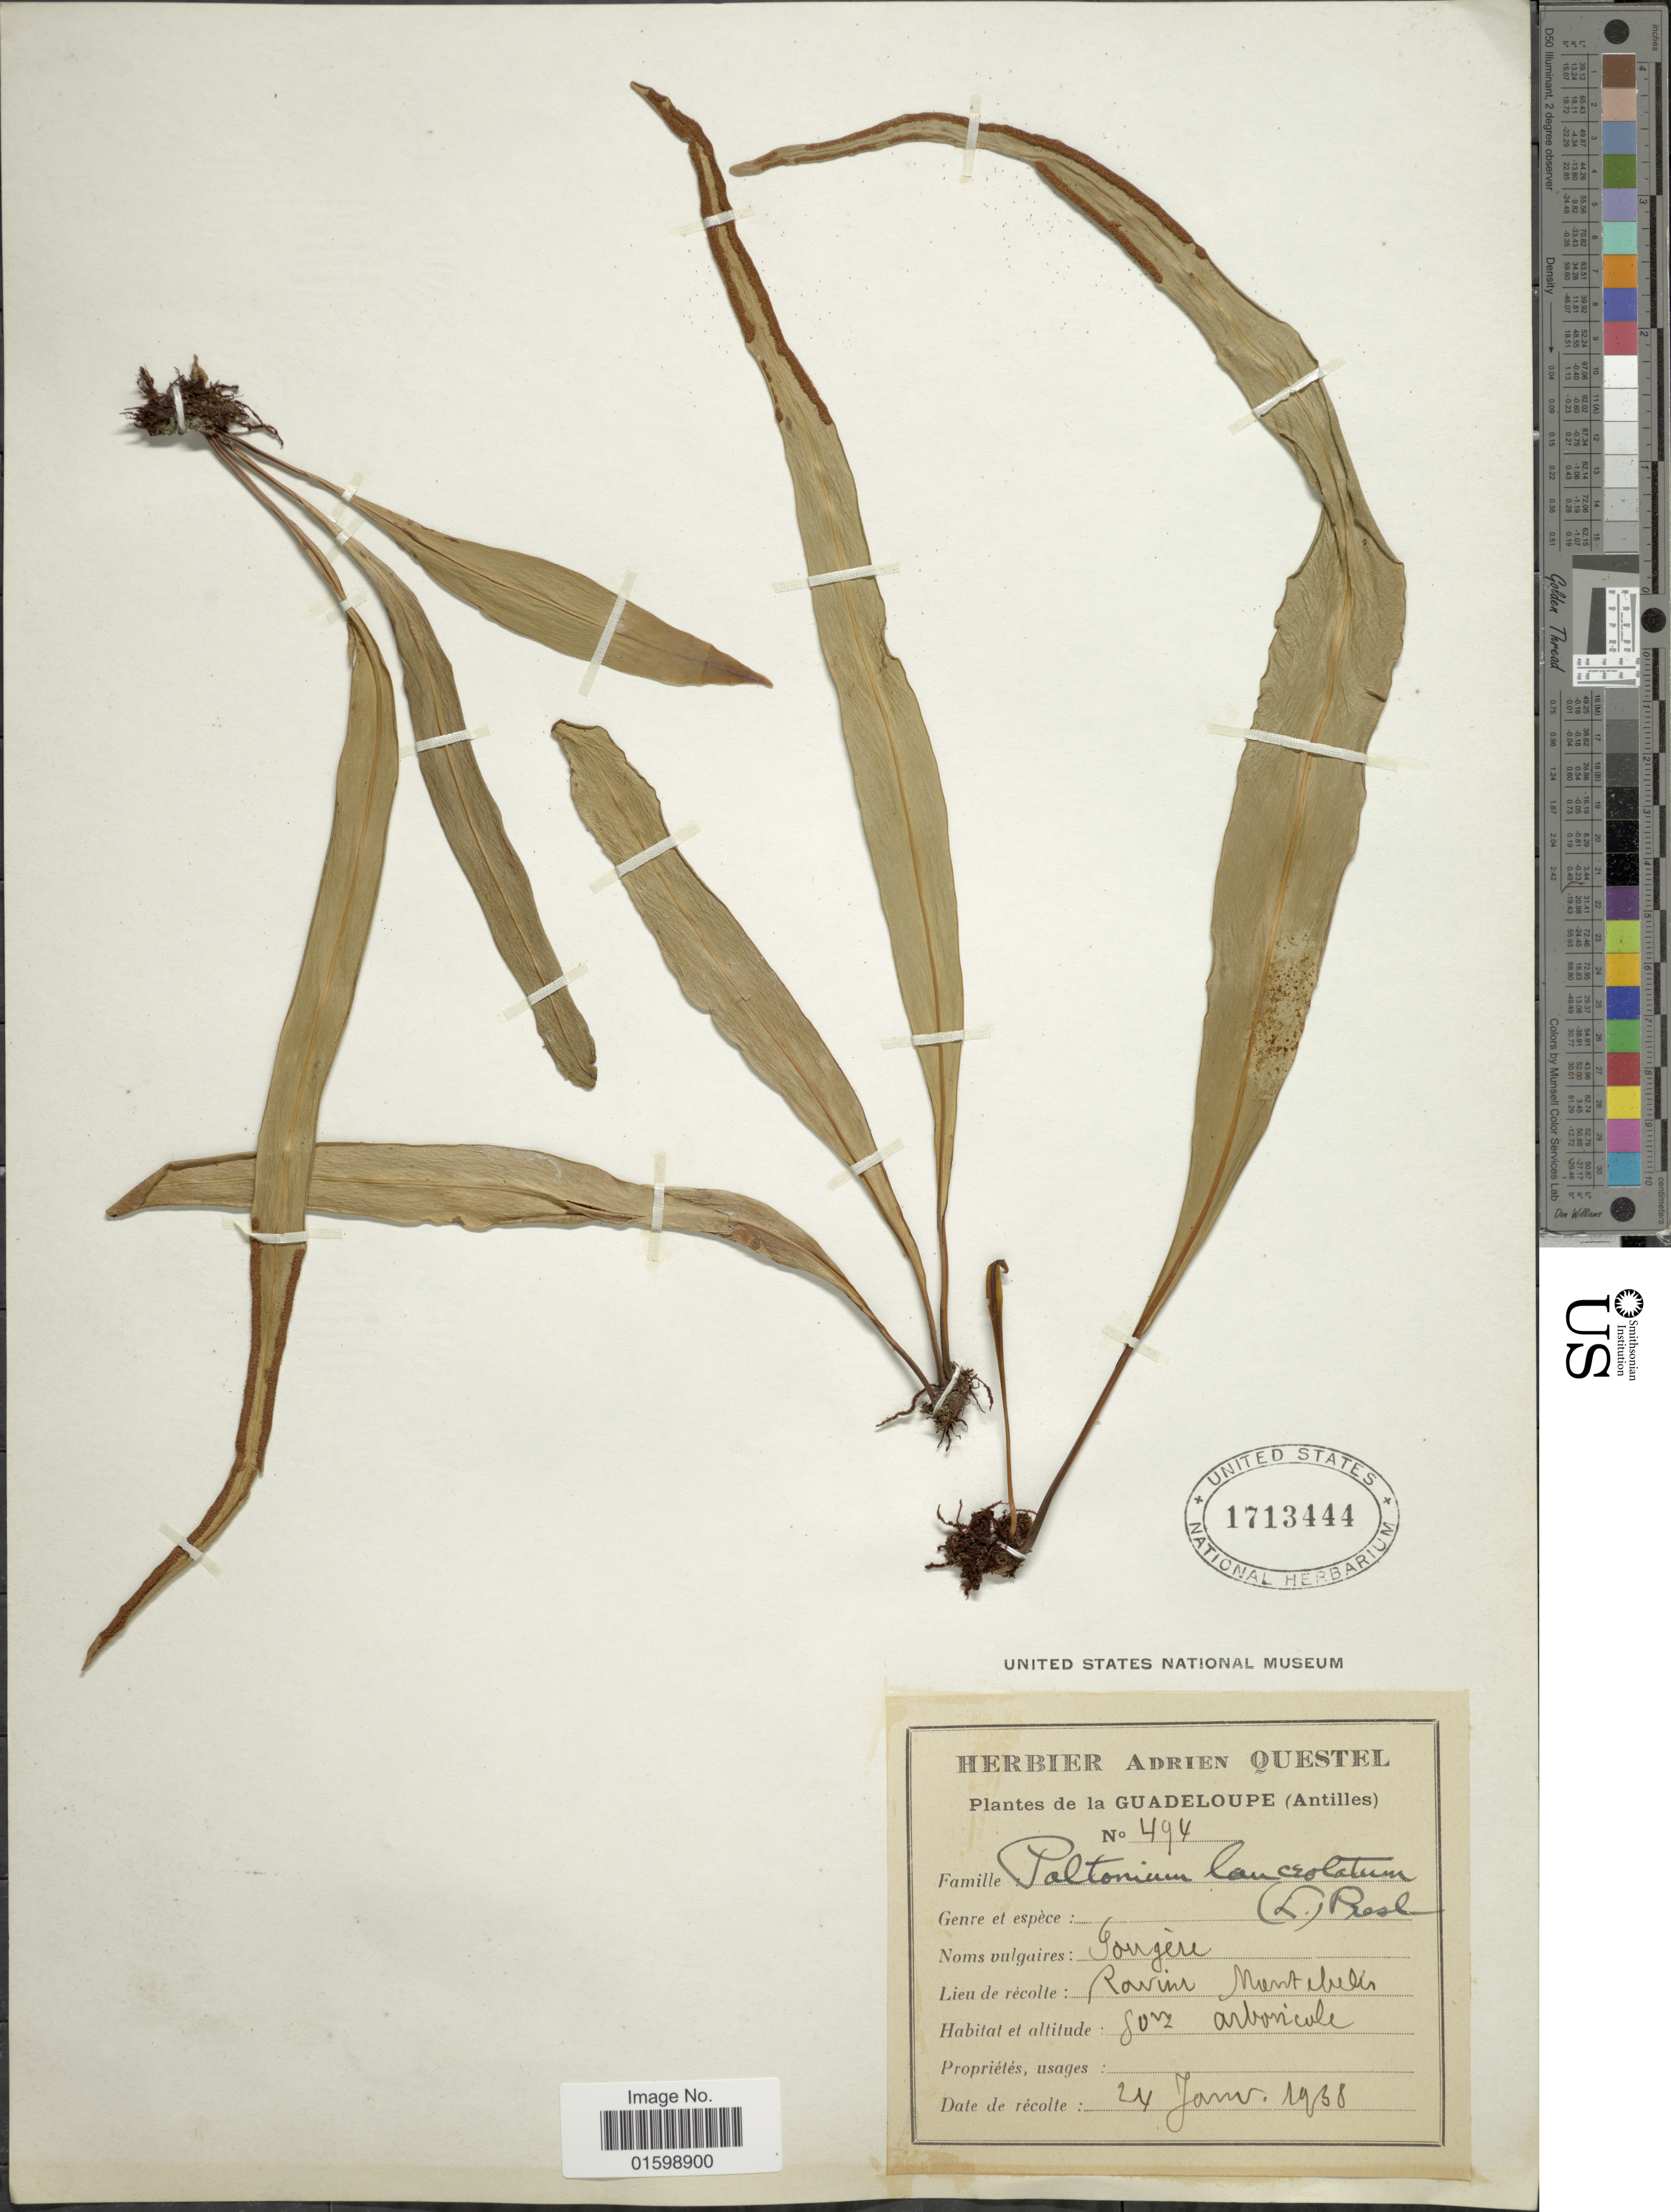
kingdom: Plantae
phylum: Tracheophyta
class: Polypodiopsida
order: Polypodiales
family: Polypodiaceae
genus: Pleopeltis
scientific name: Pleopeltis marginata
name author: A.R. Sm. & Tejero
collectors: ex herb. A. Questal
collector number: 494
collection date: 1938-01-24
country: Guadeloupe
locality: Ravine Madeclair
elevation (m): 80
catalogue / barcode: US 1713444